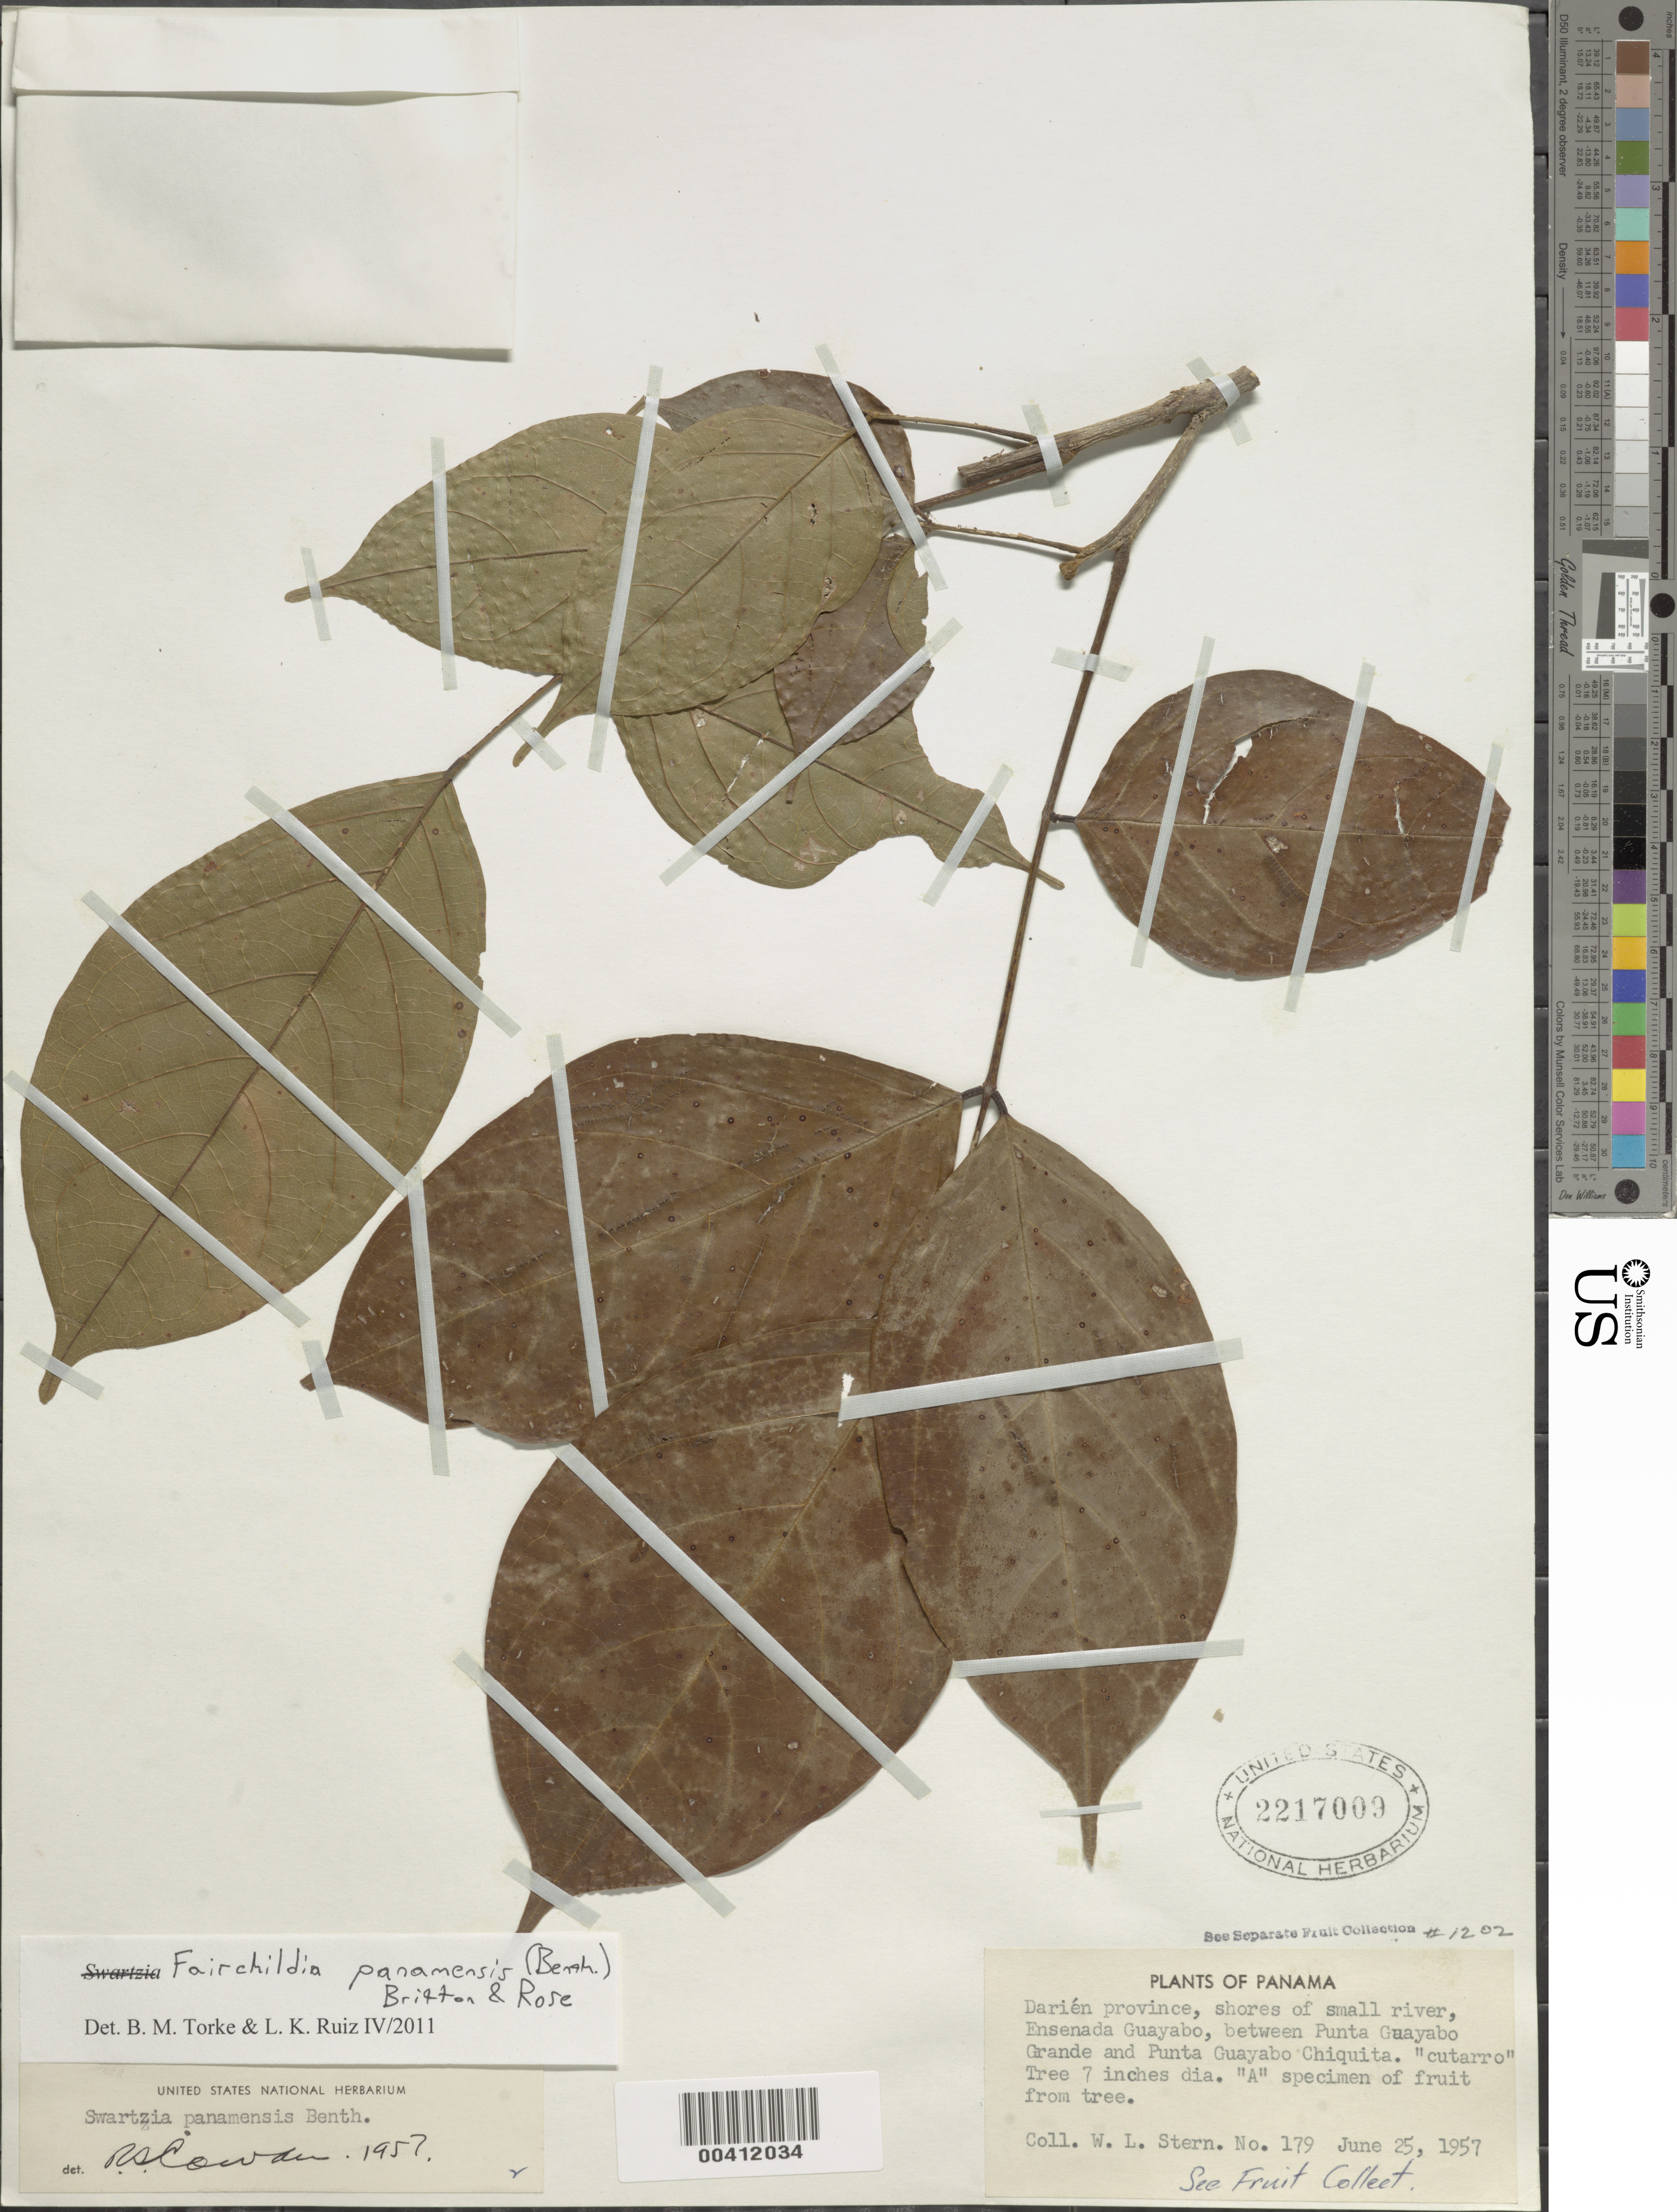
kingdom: Plantae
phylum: Tracheophyta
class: Magnoliopsida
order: Fabales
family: Fabaceae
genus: Fairchildia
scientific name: Fairchildia panamensis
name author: (Benth.) Britton & Rose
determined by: Torke, B. M.; Ruiz, L. K.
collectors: W. L. Stern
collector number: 179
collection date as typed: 25 Jun 1957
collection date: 1957-06-25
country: Panama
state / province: Darién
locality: Ensenada Guayabo, between Punta Guayabo Grande and Punta Guayabo Chiquita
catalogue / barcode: US 2217009